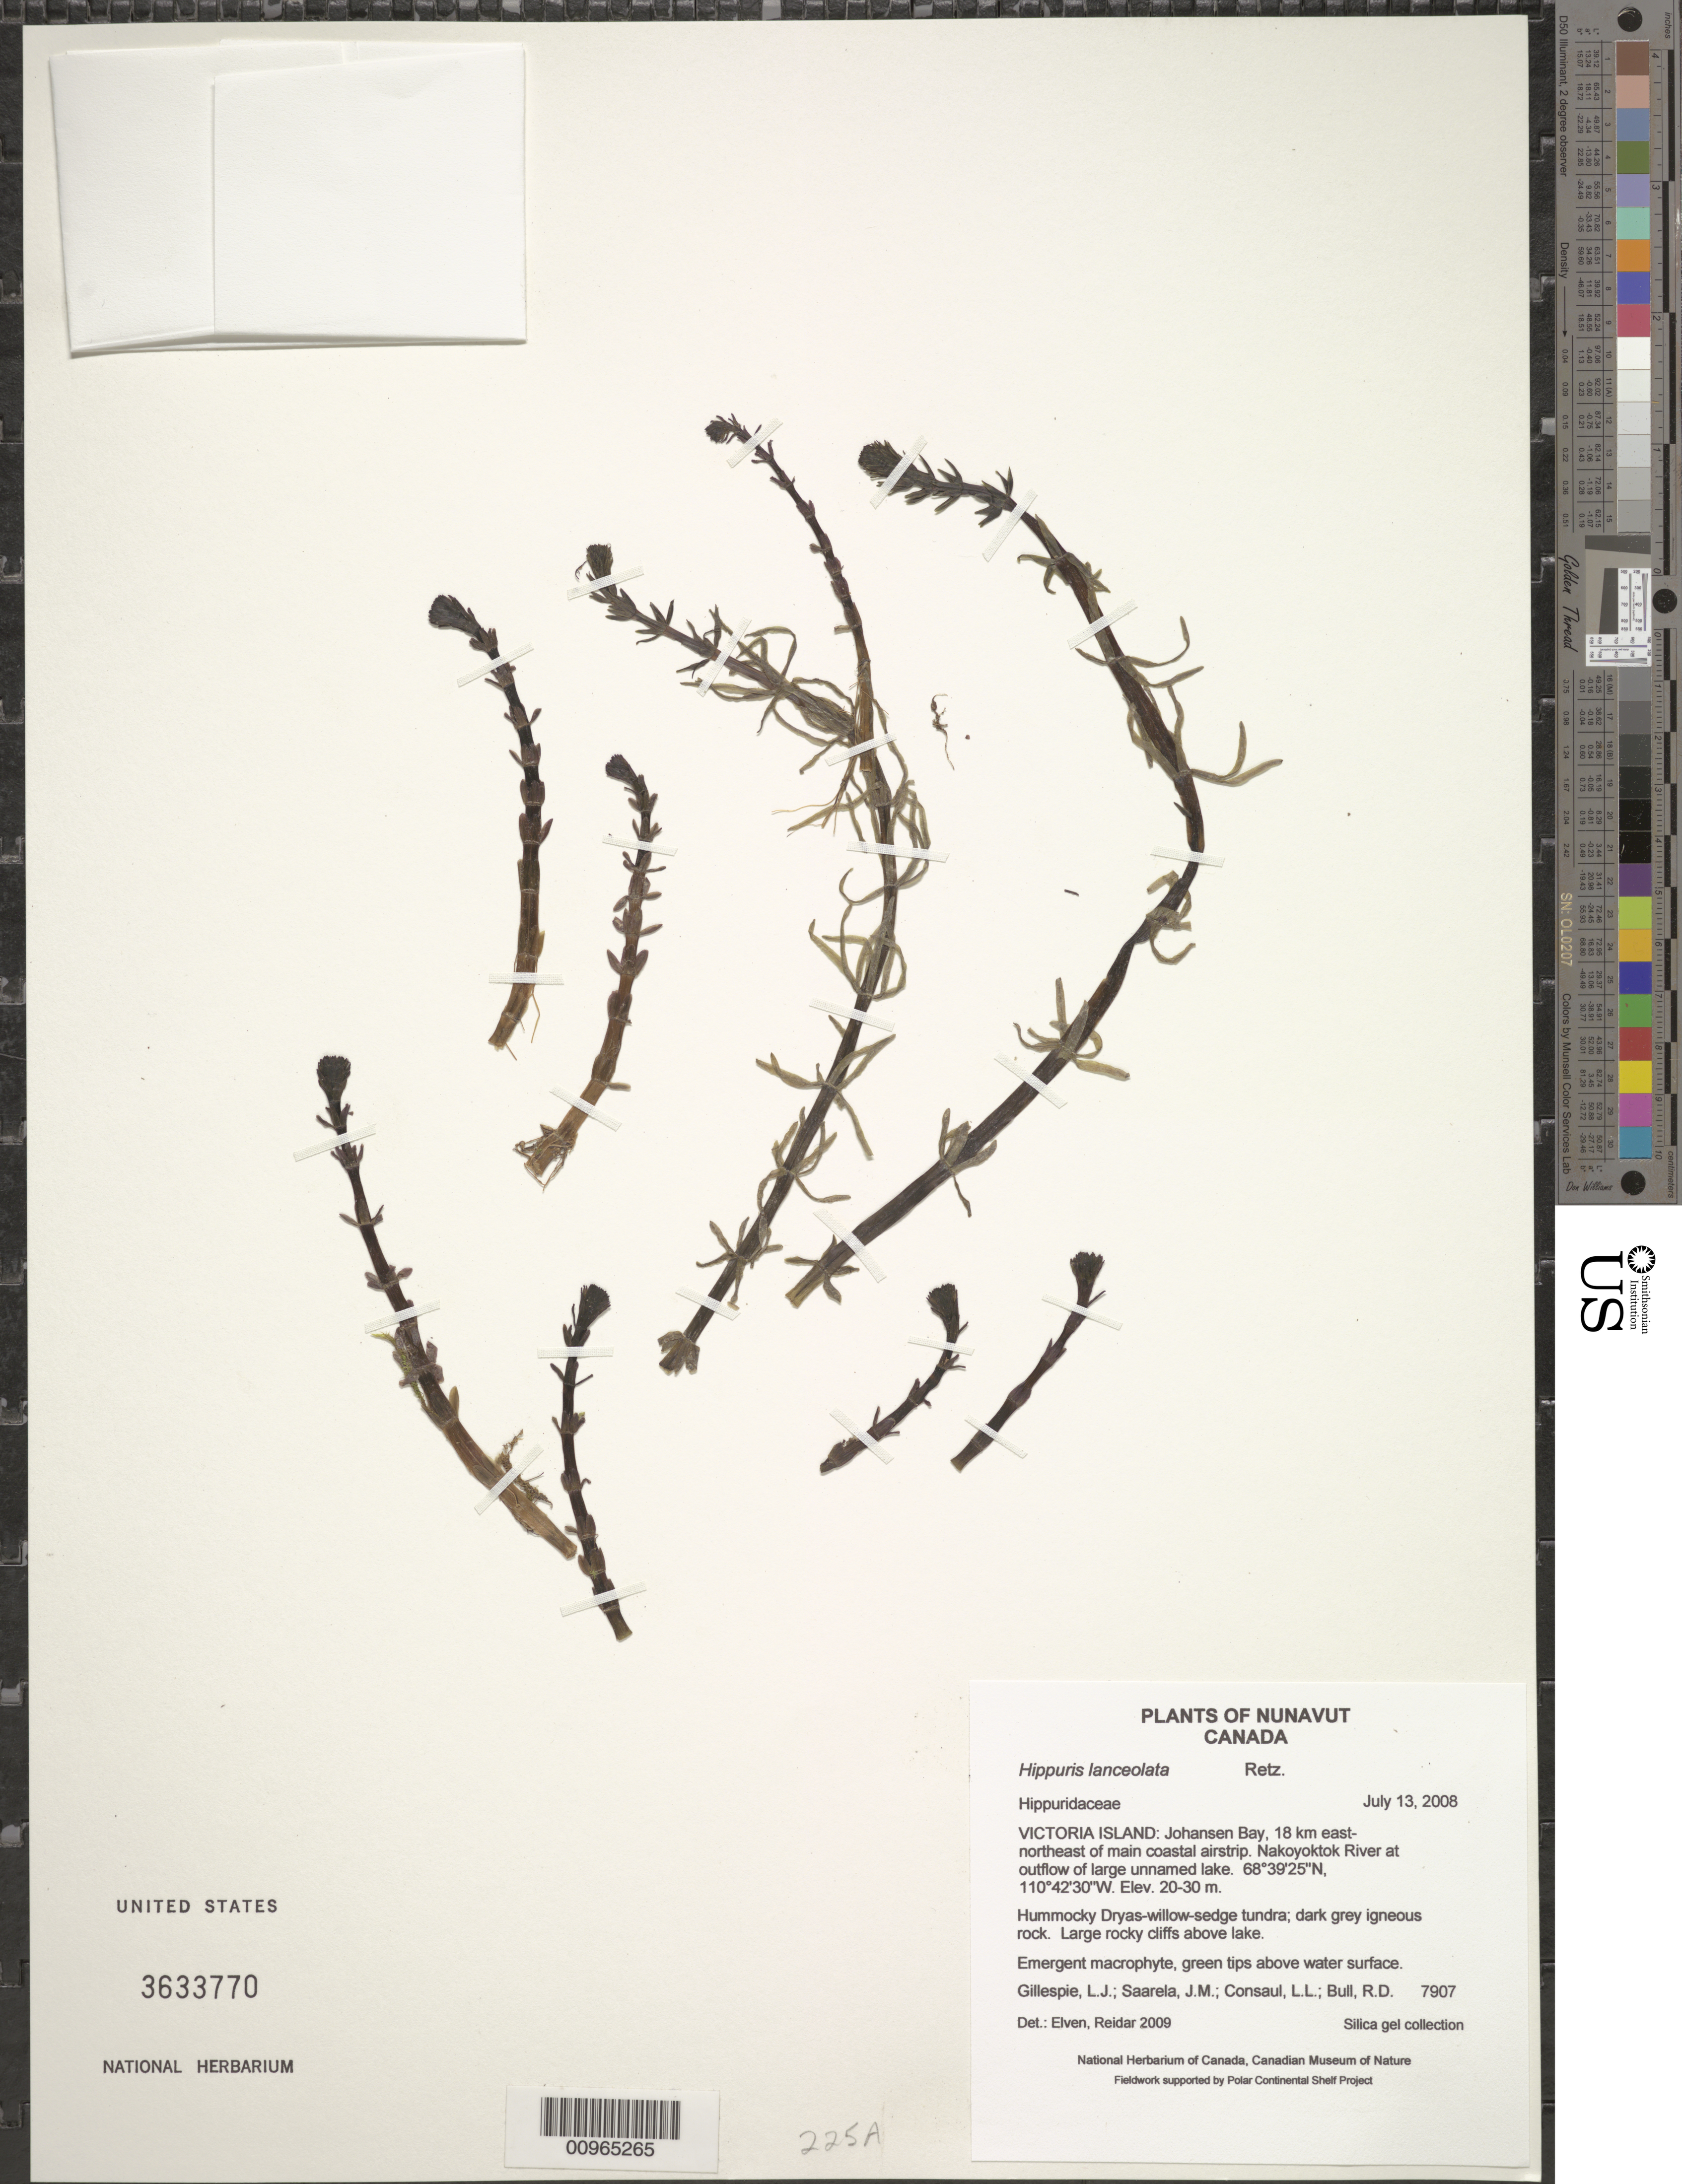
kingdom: Plantae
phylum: Tracheophyta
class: Magnoliopsida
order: Lamiales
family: Plantaginaceae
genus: Hippuris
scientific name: Hippuris lanceolata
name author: Retz.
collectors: L. J. Gillespie, J. Saarela, L. Consaul & R. Bull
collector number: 7907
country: Canada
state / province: British Columbia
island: Victoria Island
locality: Johansen Bay, ENE of main coastal airstrip, Nakoyoktok River at outflow of large unnamed lake.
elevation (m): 20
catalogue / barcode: US 3633770